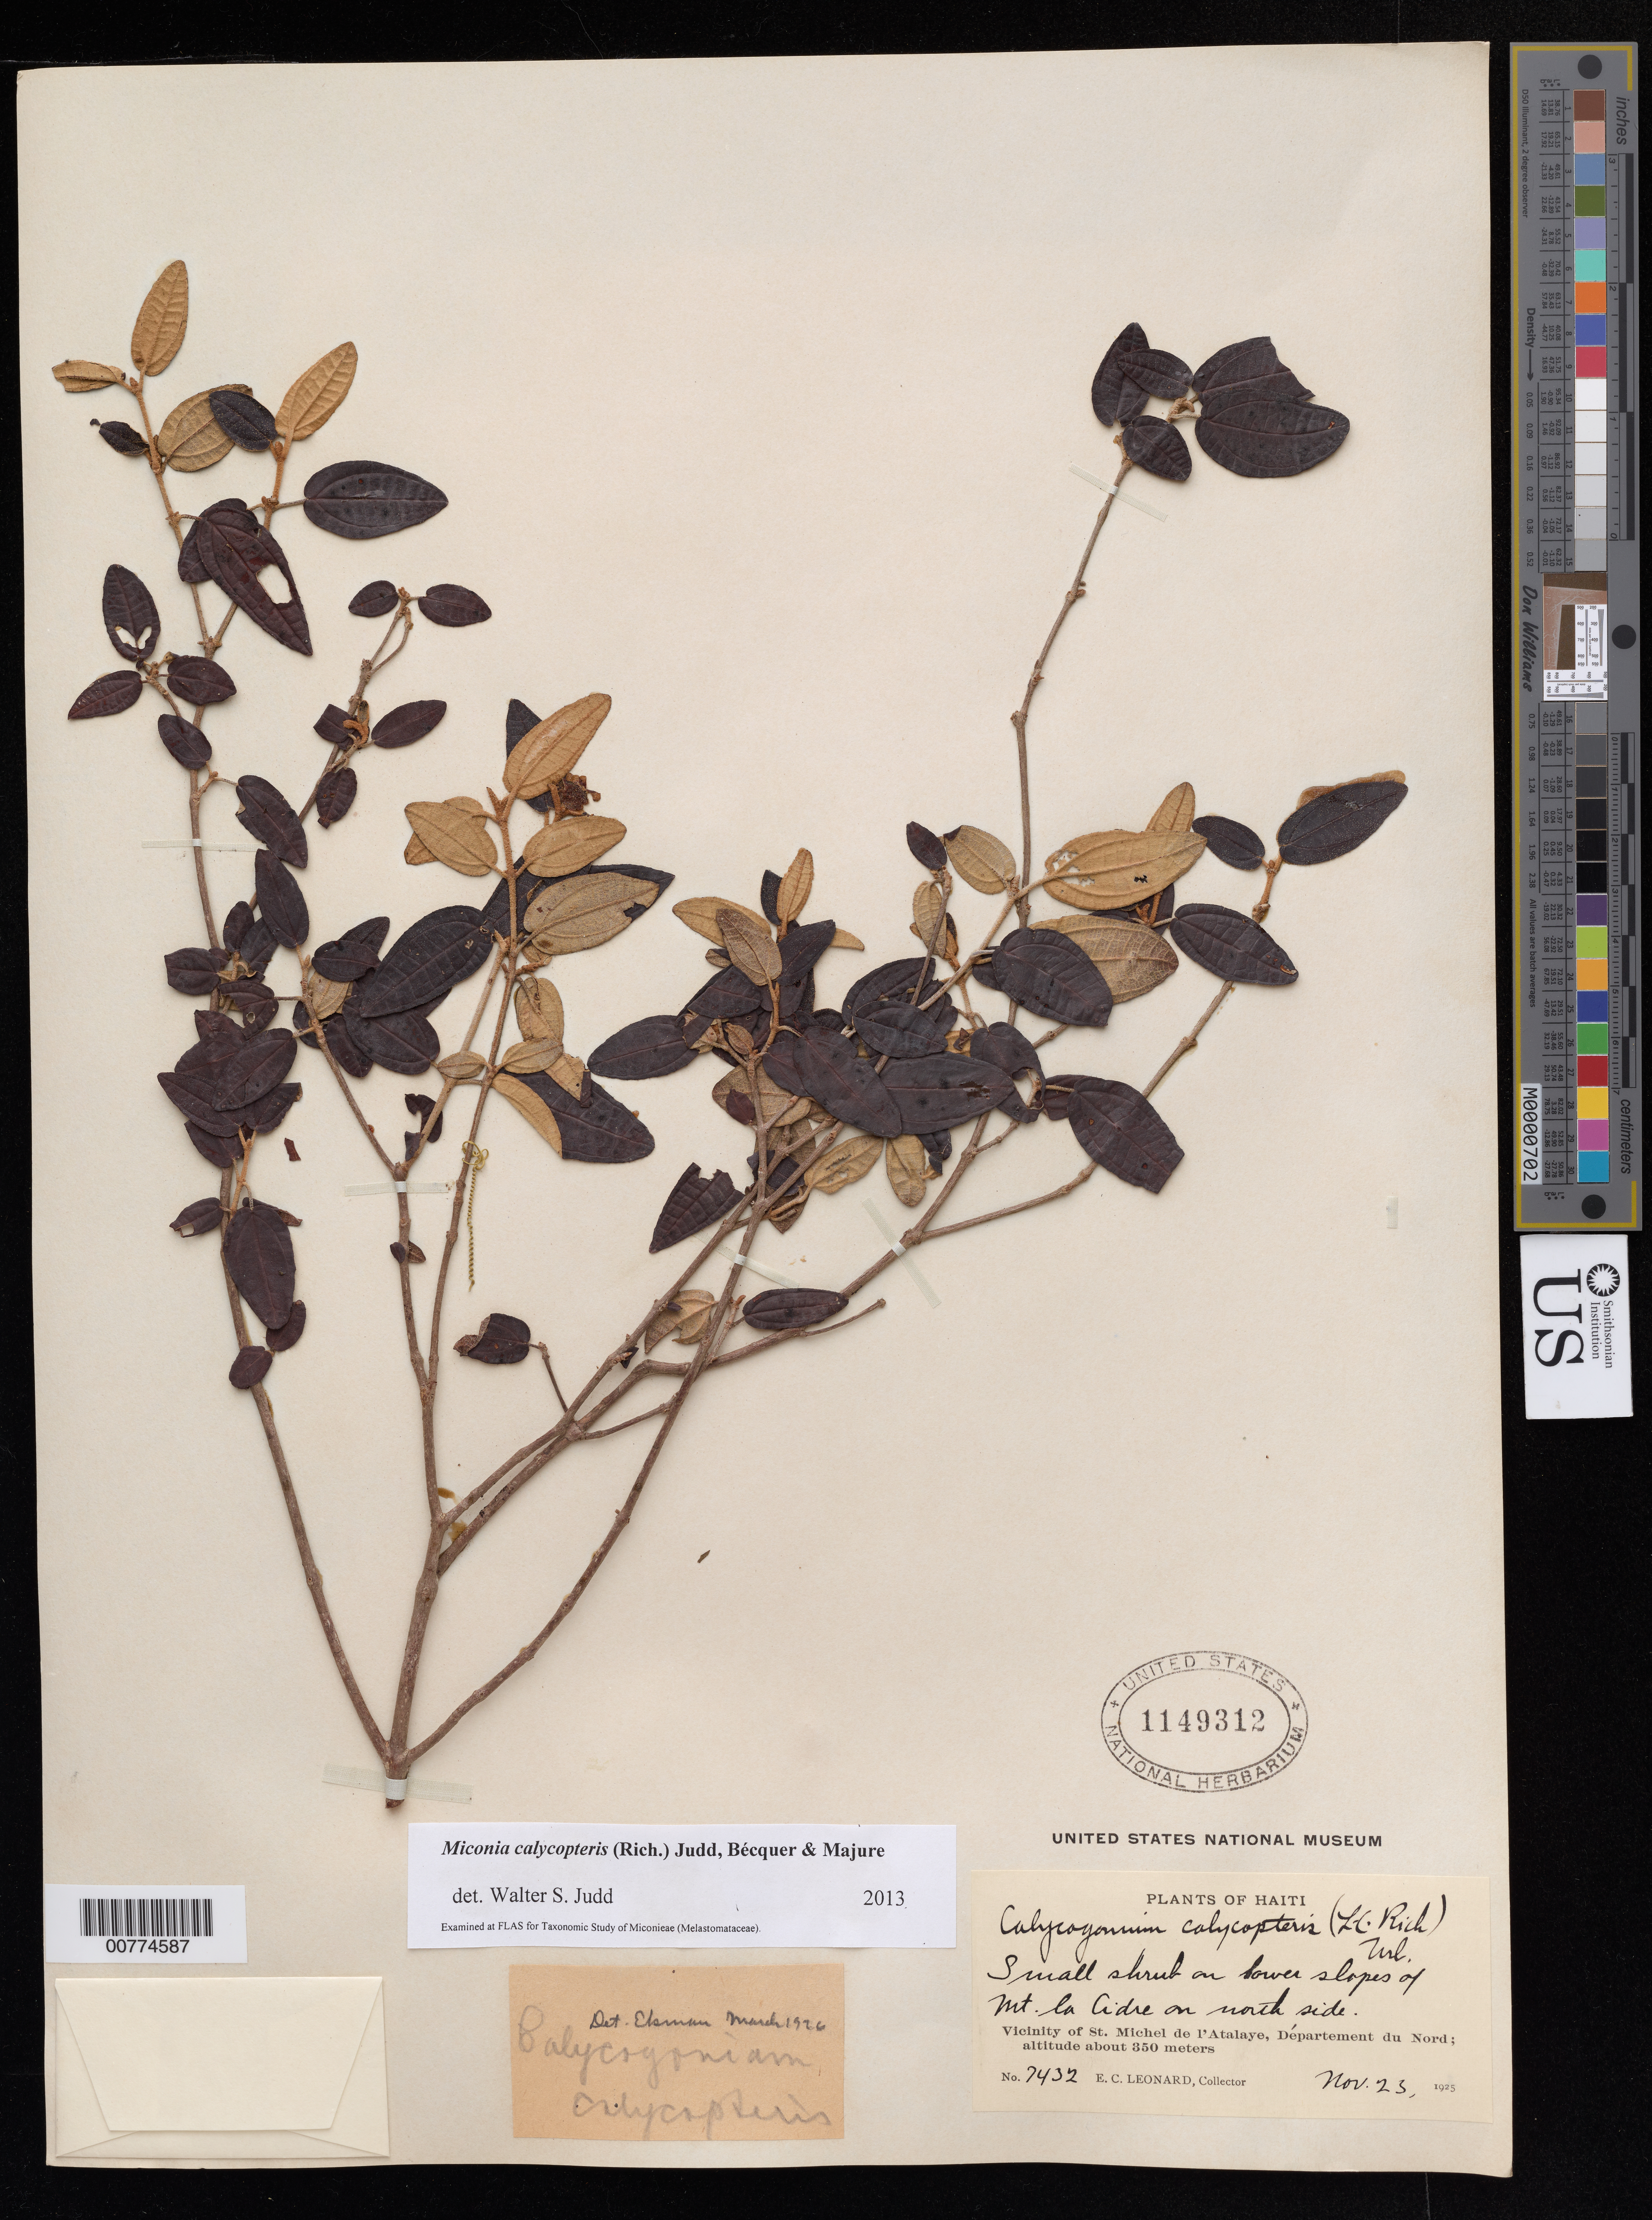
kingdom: Plantae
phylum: Tracheophyta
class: Magnoliopsida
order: Myrtales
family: Melastomataceae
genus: Miconia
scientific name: Miconia calycopteris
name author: (Rich.) Judd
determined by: Judd, Walter S.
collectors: E. C. Leonard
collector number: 7432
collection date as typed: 25 Nov 1925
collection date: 1925-11-25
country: Haiti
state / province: Nord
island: Hispaniola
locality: Vicinity of St. Michel de l'Atalaye, Mt. La Cidre on north side.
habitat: Lower slopes of mountain.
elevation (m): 350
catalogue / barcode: US 1149312